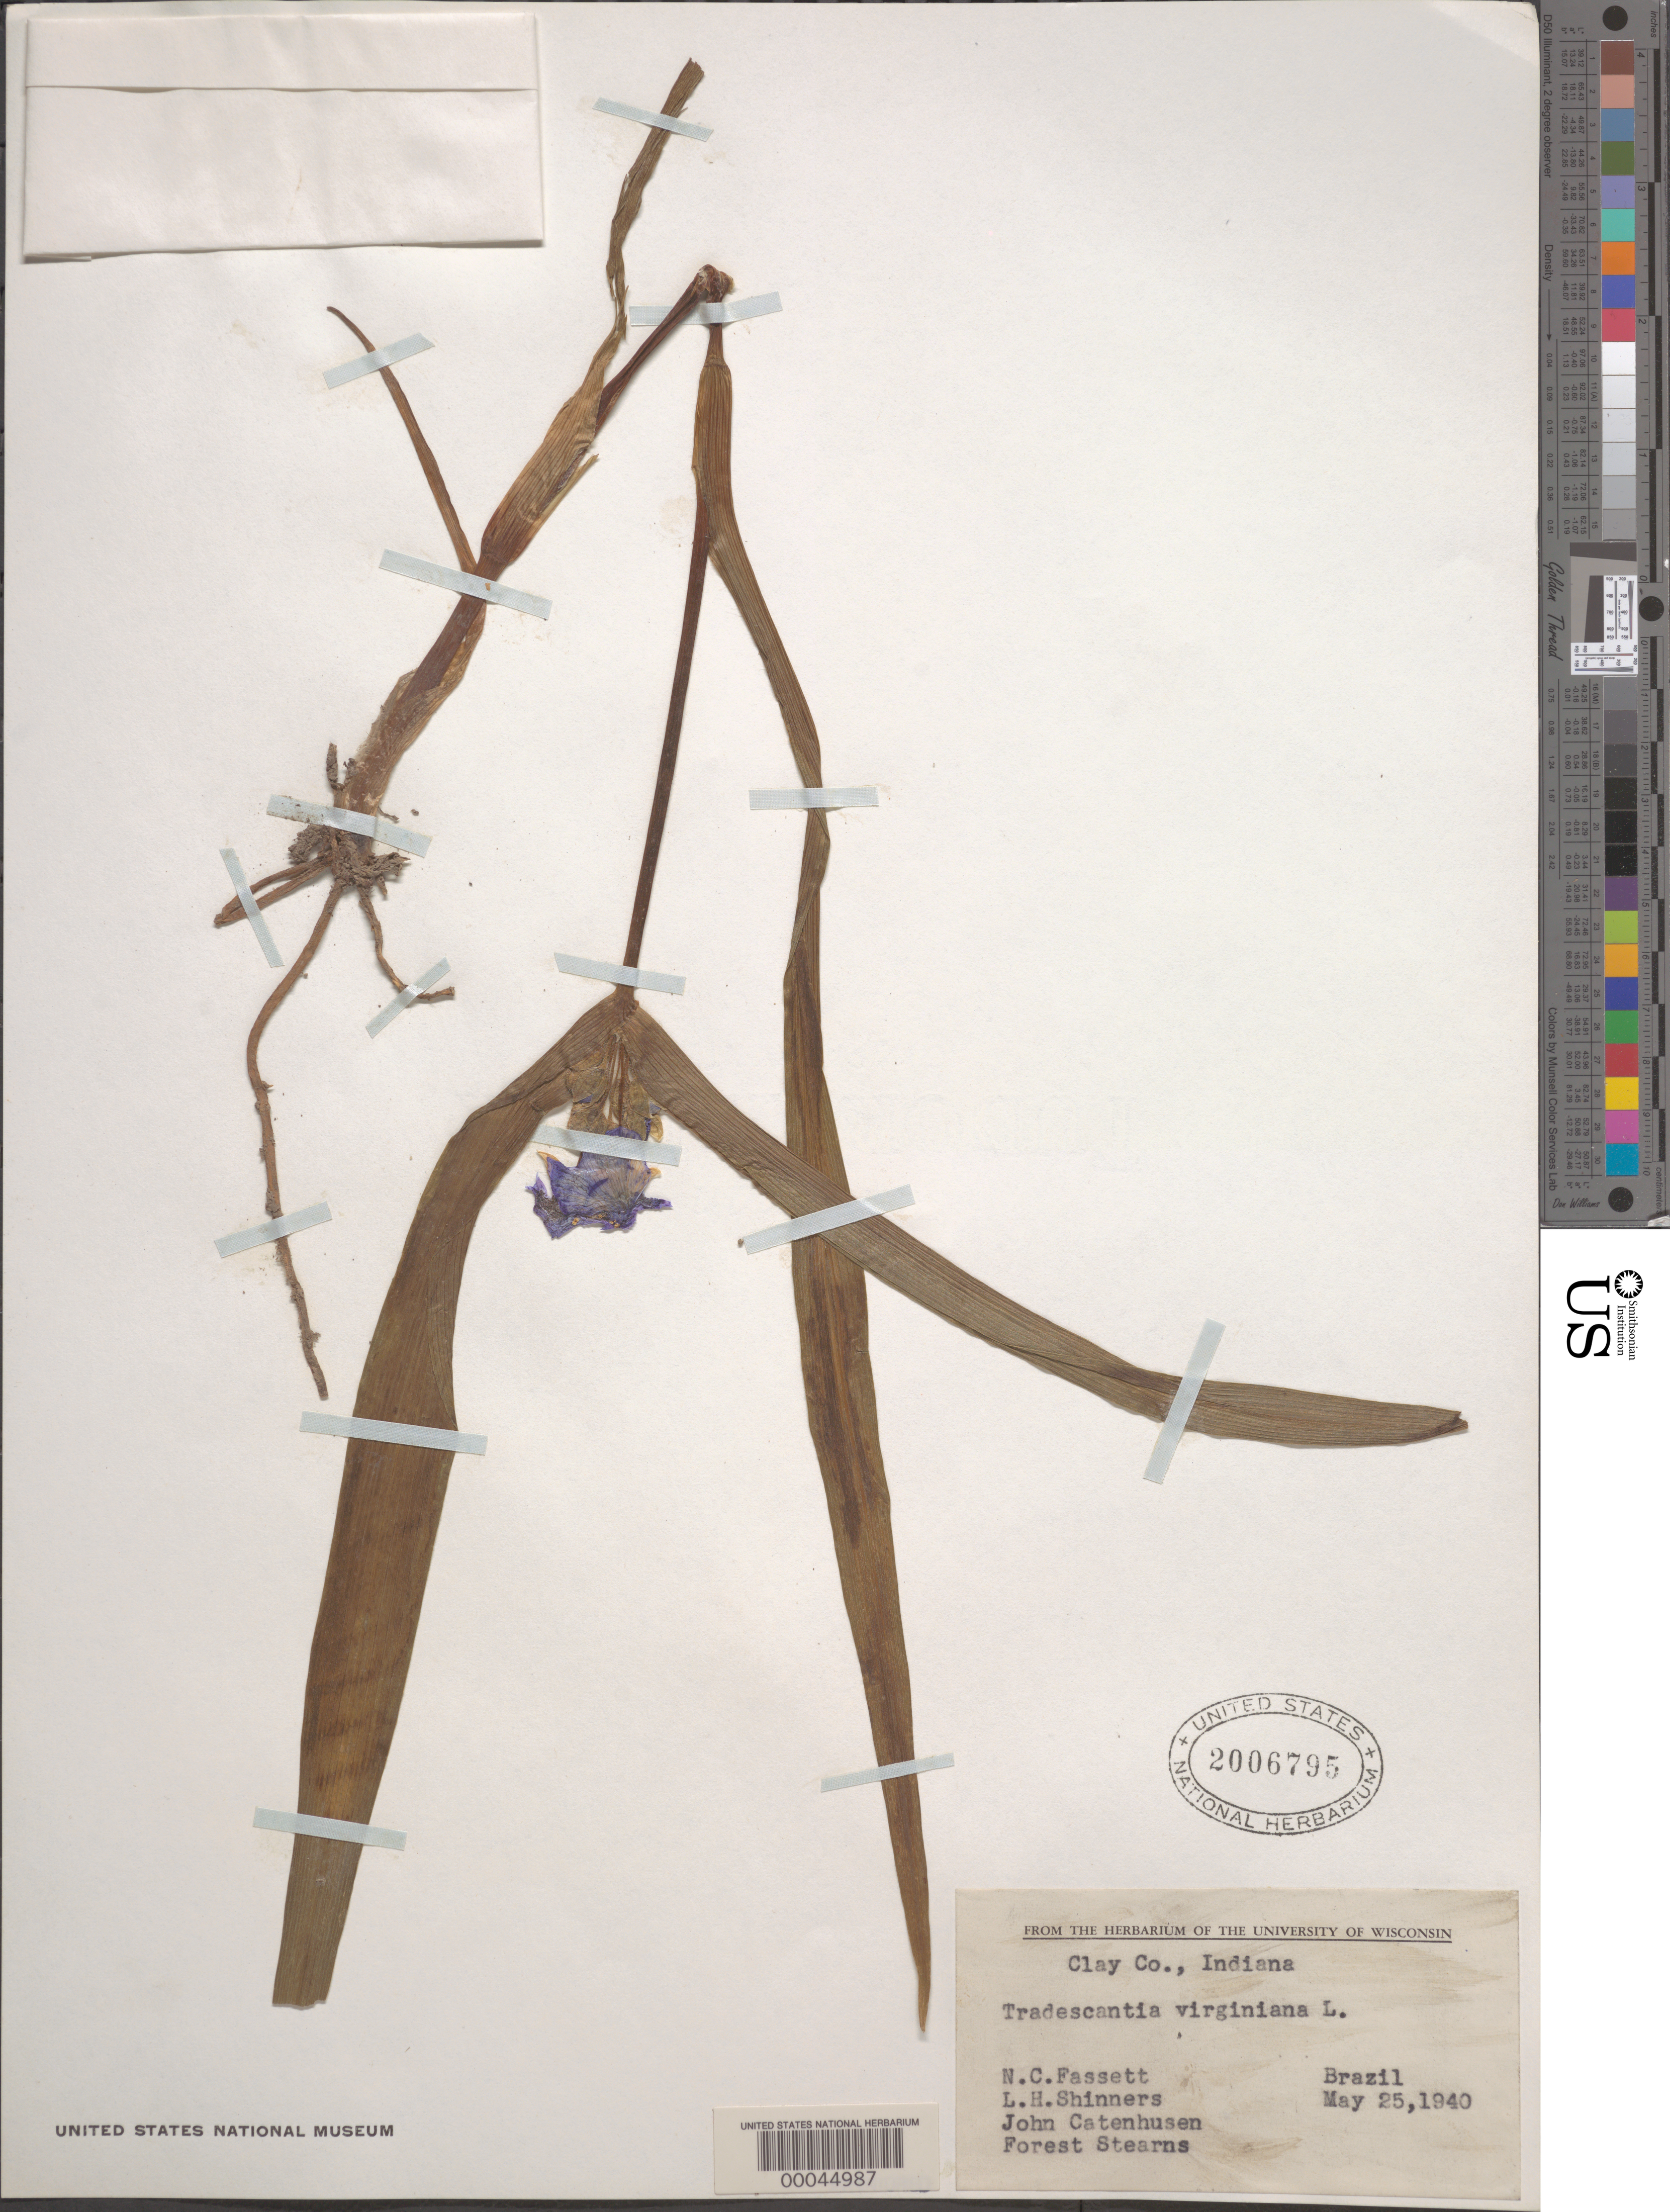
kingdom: Plantae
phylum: Tracheophyta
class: Liliopsida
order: Commelinales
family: Commelinaceae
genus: Tradescantia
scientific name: Tradescantia virginiana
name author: L.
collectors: N. C. Fassett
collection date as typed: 25 May 1940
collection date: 1940-05-25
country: United States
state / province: Indiana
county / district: Clay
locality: Brazil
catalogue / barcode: US 2006795